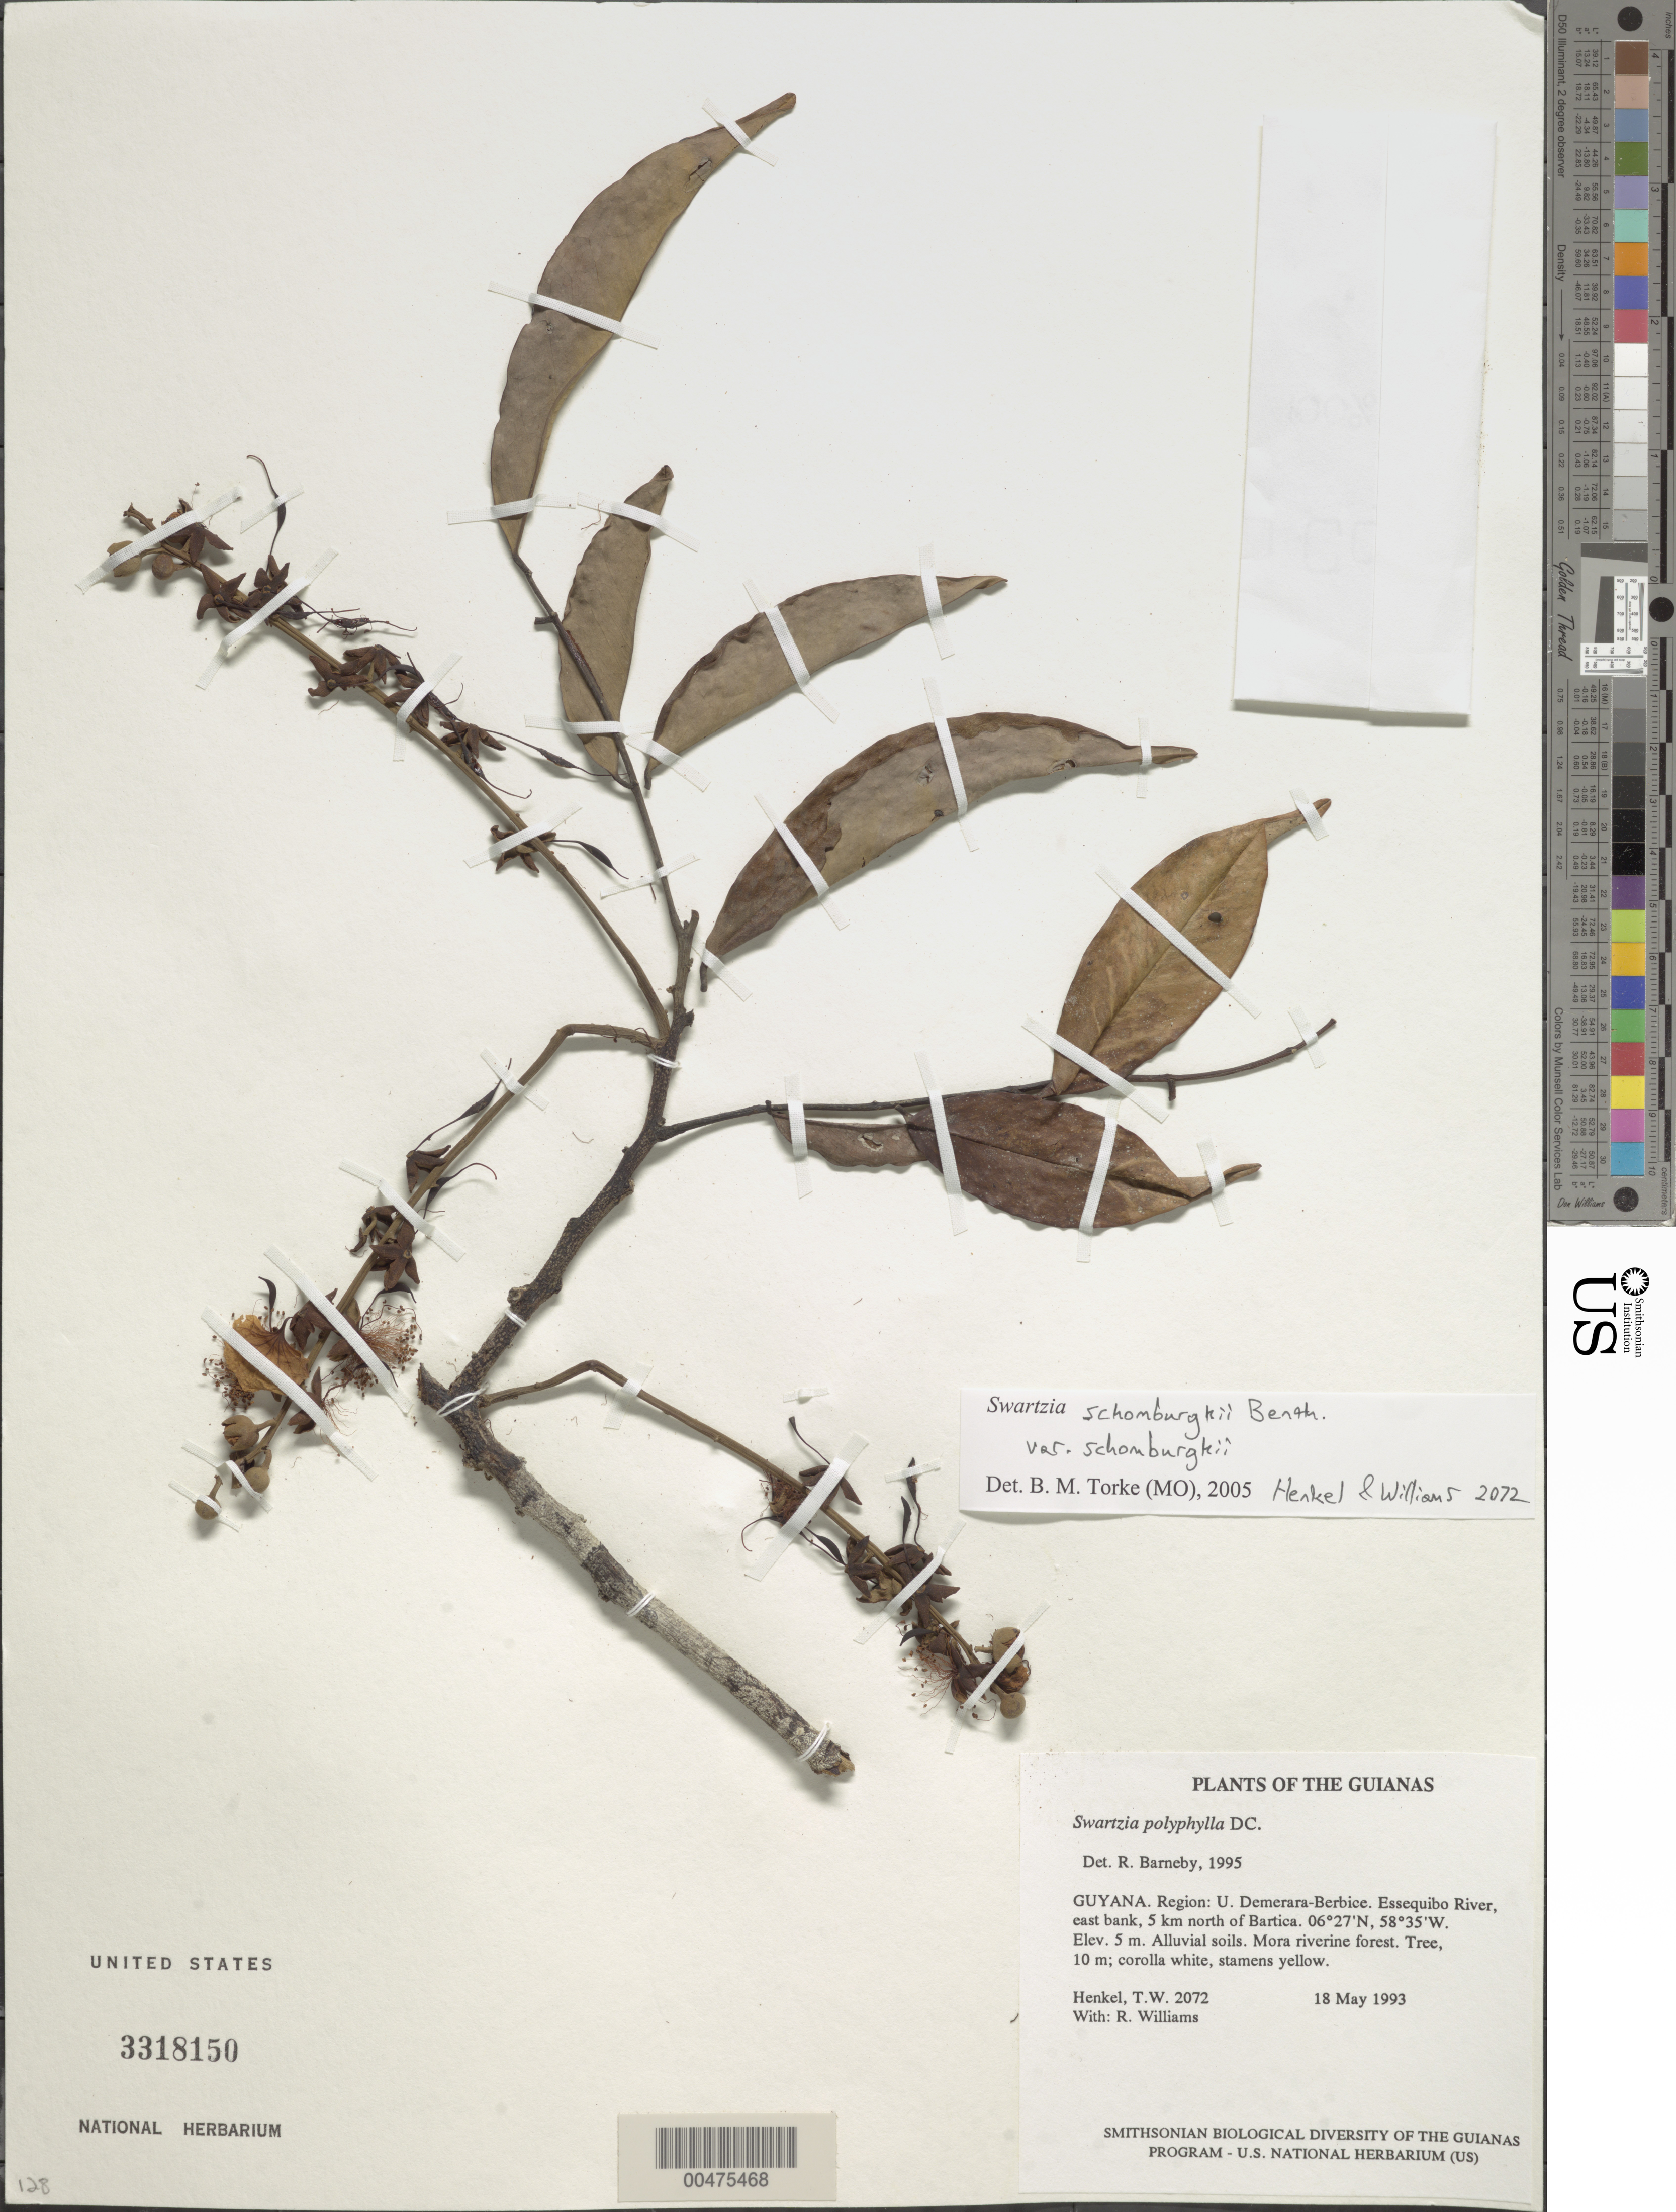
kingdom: Plantae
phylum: Tracheophyta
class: Magnoliopsida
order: Fabales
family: Fabaceae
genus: Swartzia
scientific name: Swartzia schomburgkii var. guayanensis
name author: R.S. Cowan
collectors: T. Henkel & R. Williams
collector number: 2072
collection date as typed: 18 May 1993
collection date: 1993-05-18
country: Guyana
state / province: U. Demerara-Berbice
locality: Essequibo River, east bank, 5 km north of Bartica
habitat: Alluvial soils. Mora riverine forest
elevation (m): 5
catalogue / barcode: US 3318150